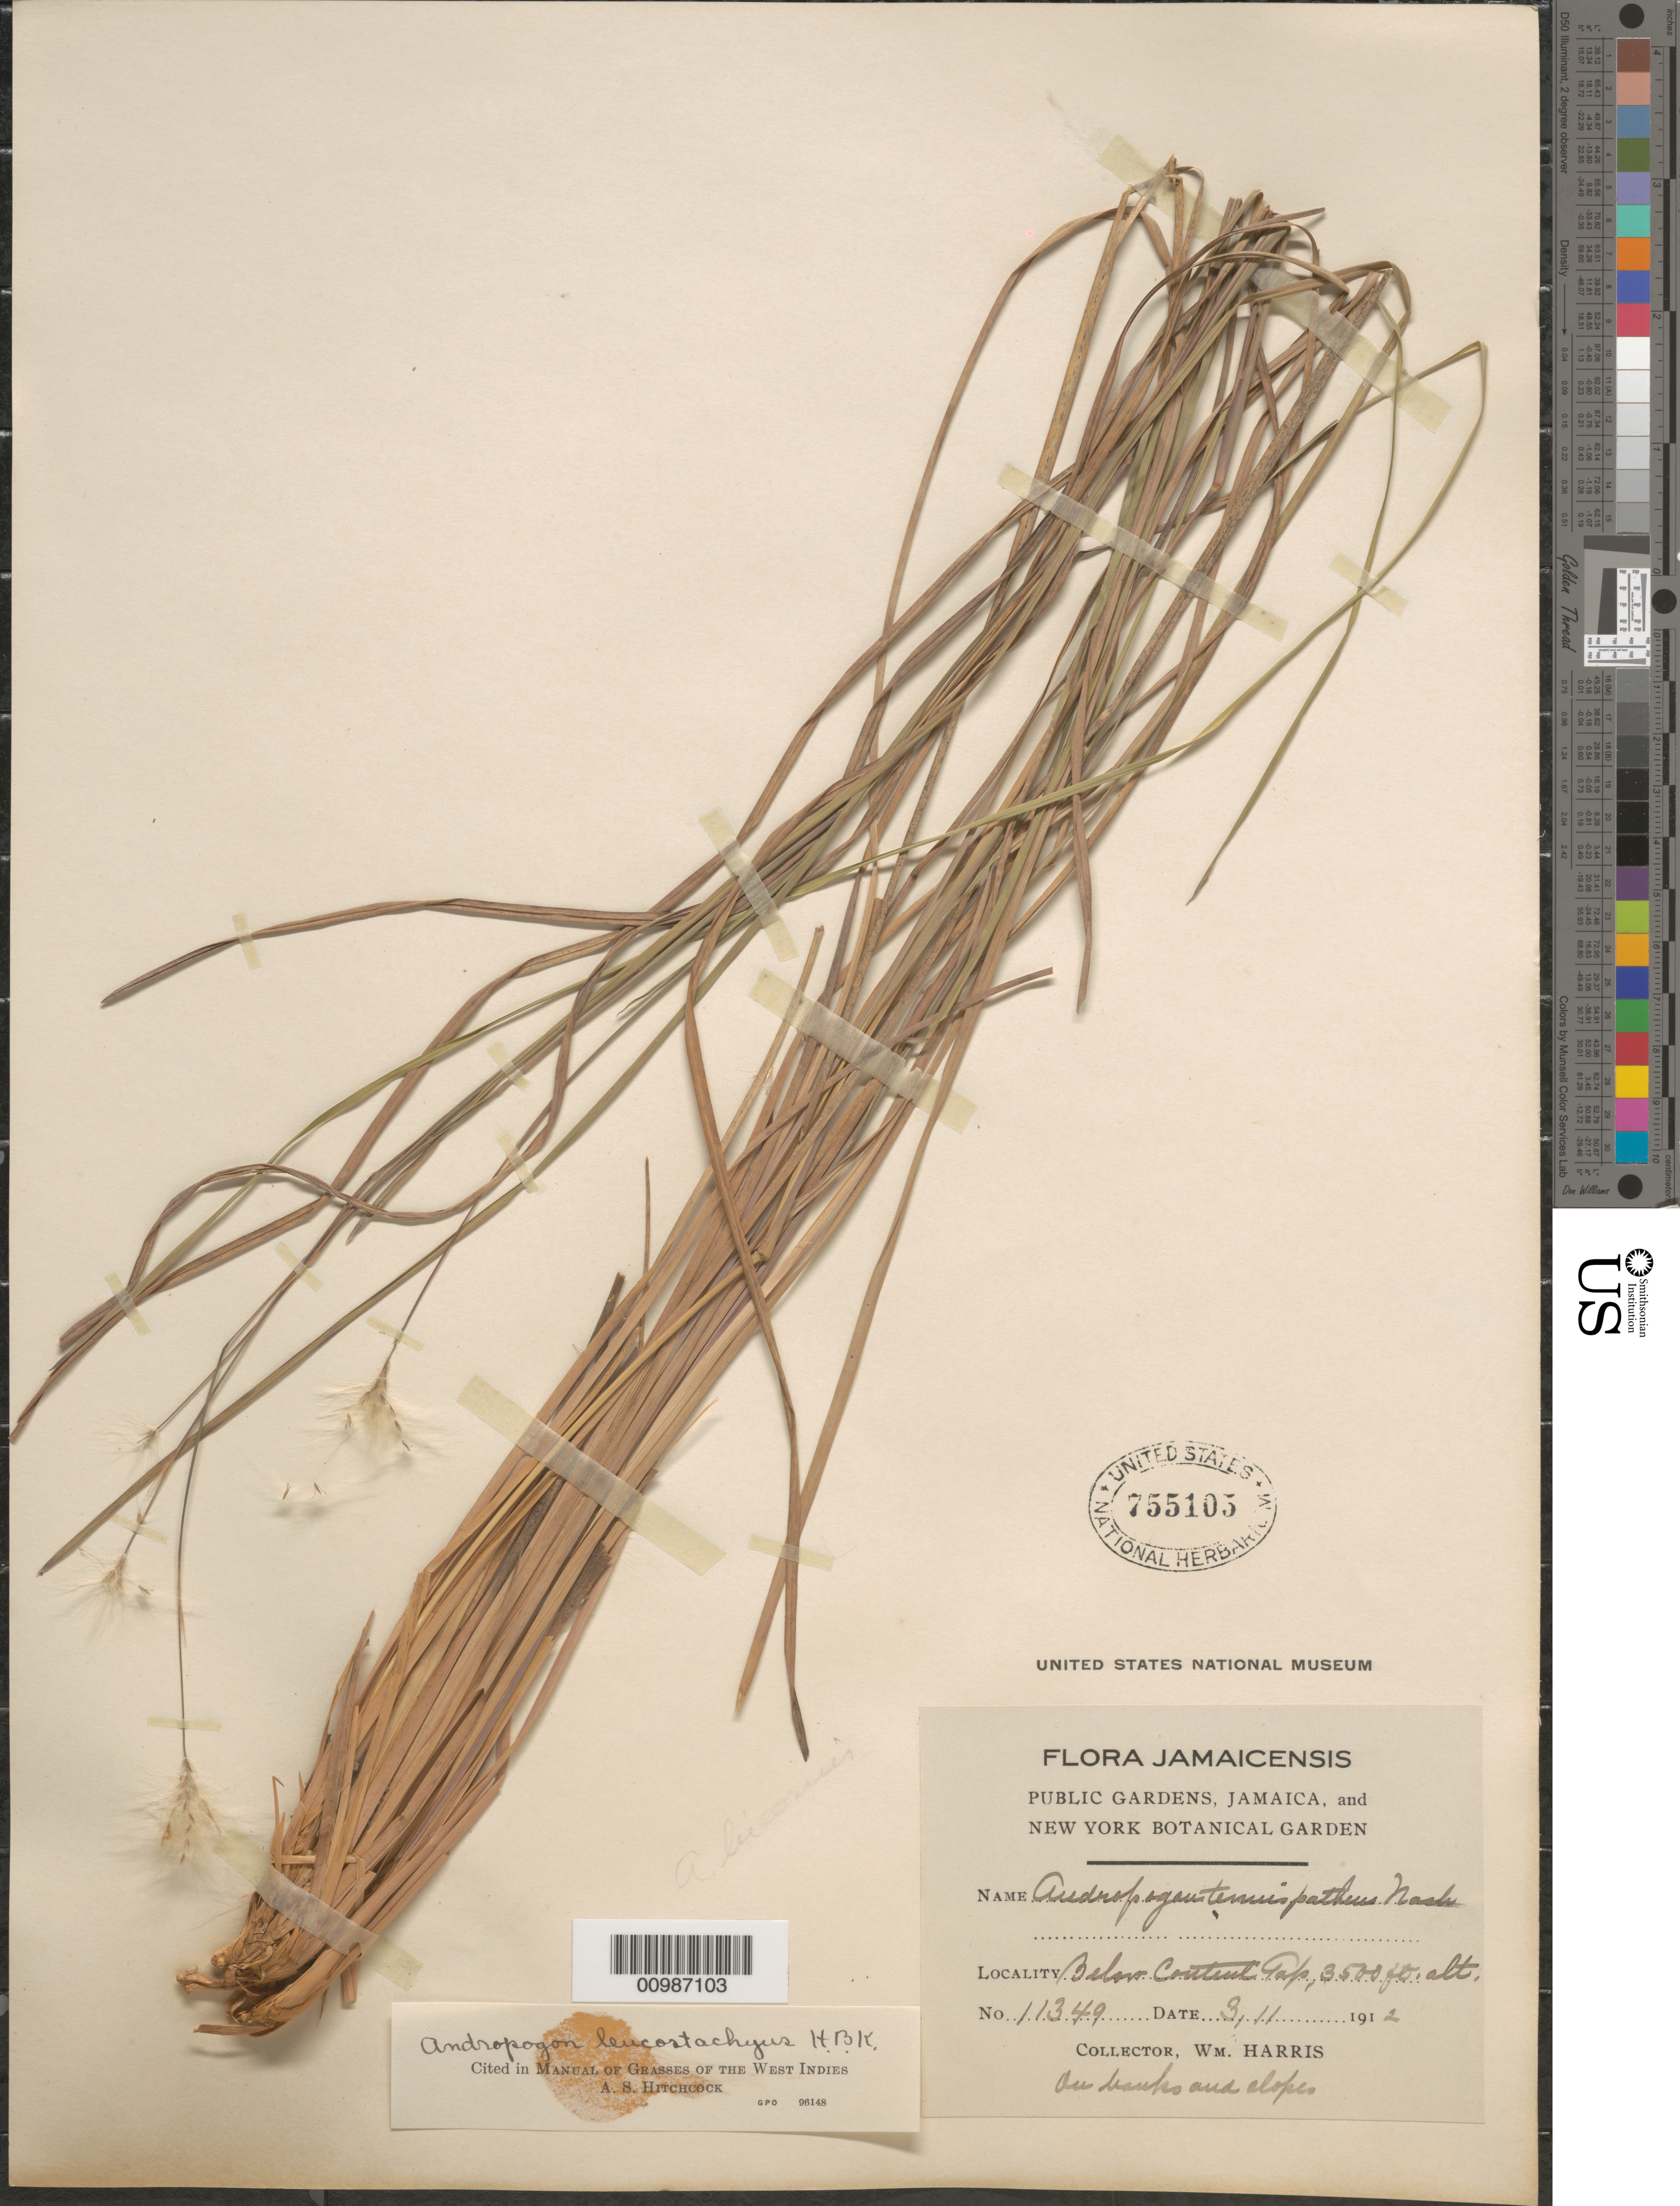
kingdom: Plantae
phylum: Tracheophyta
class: Liliopsida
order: Poales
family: Poaceae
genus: Andropogon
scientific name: Andropogon leucostachyus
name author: Kunth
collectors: W. H. Harris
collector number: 11349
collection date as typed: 11 Mar 1912 or 03 Nov 1912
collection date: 1912-03-11 or 1912-11-03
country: Jamaica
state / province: Saint Andrew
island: Jamaica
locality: Below Content Gap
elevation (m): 1067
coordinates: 0 N, 0 E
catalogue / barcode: US 755105